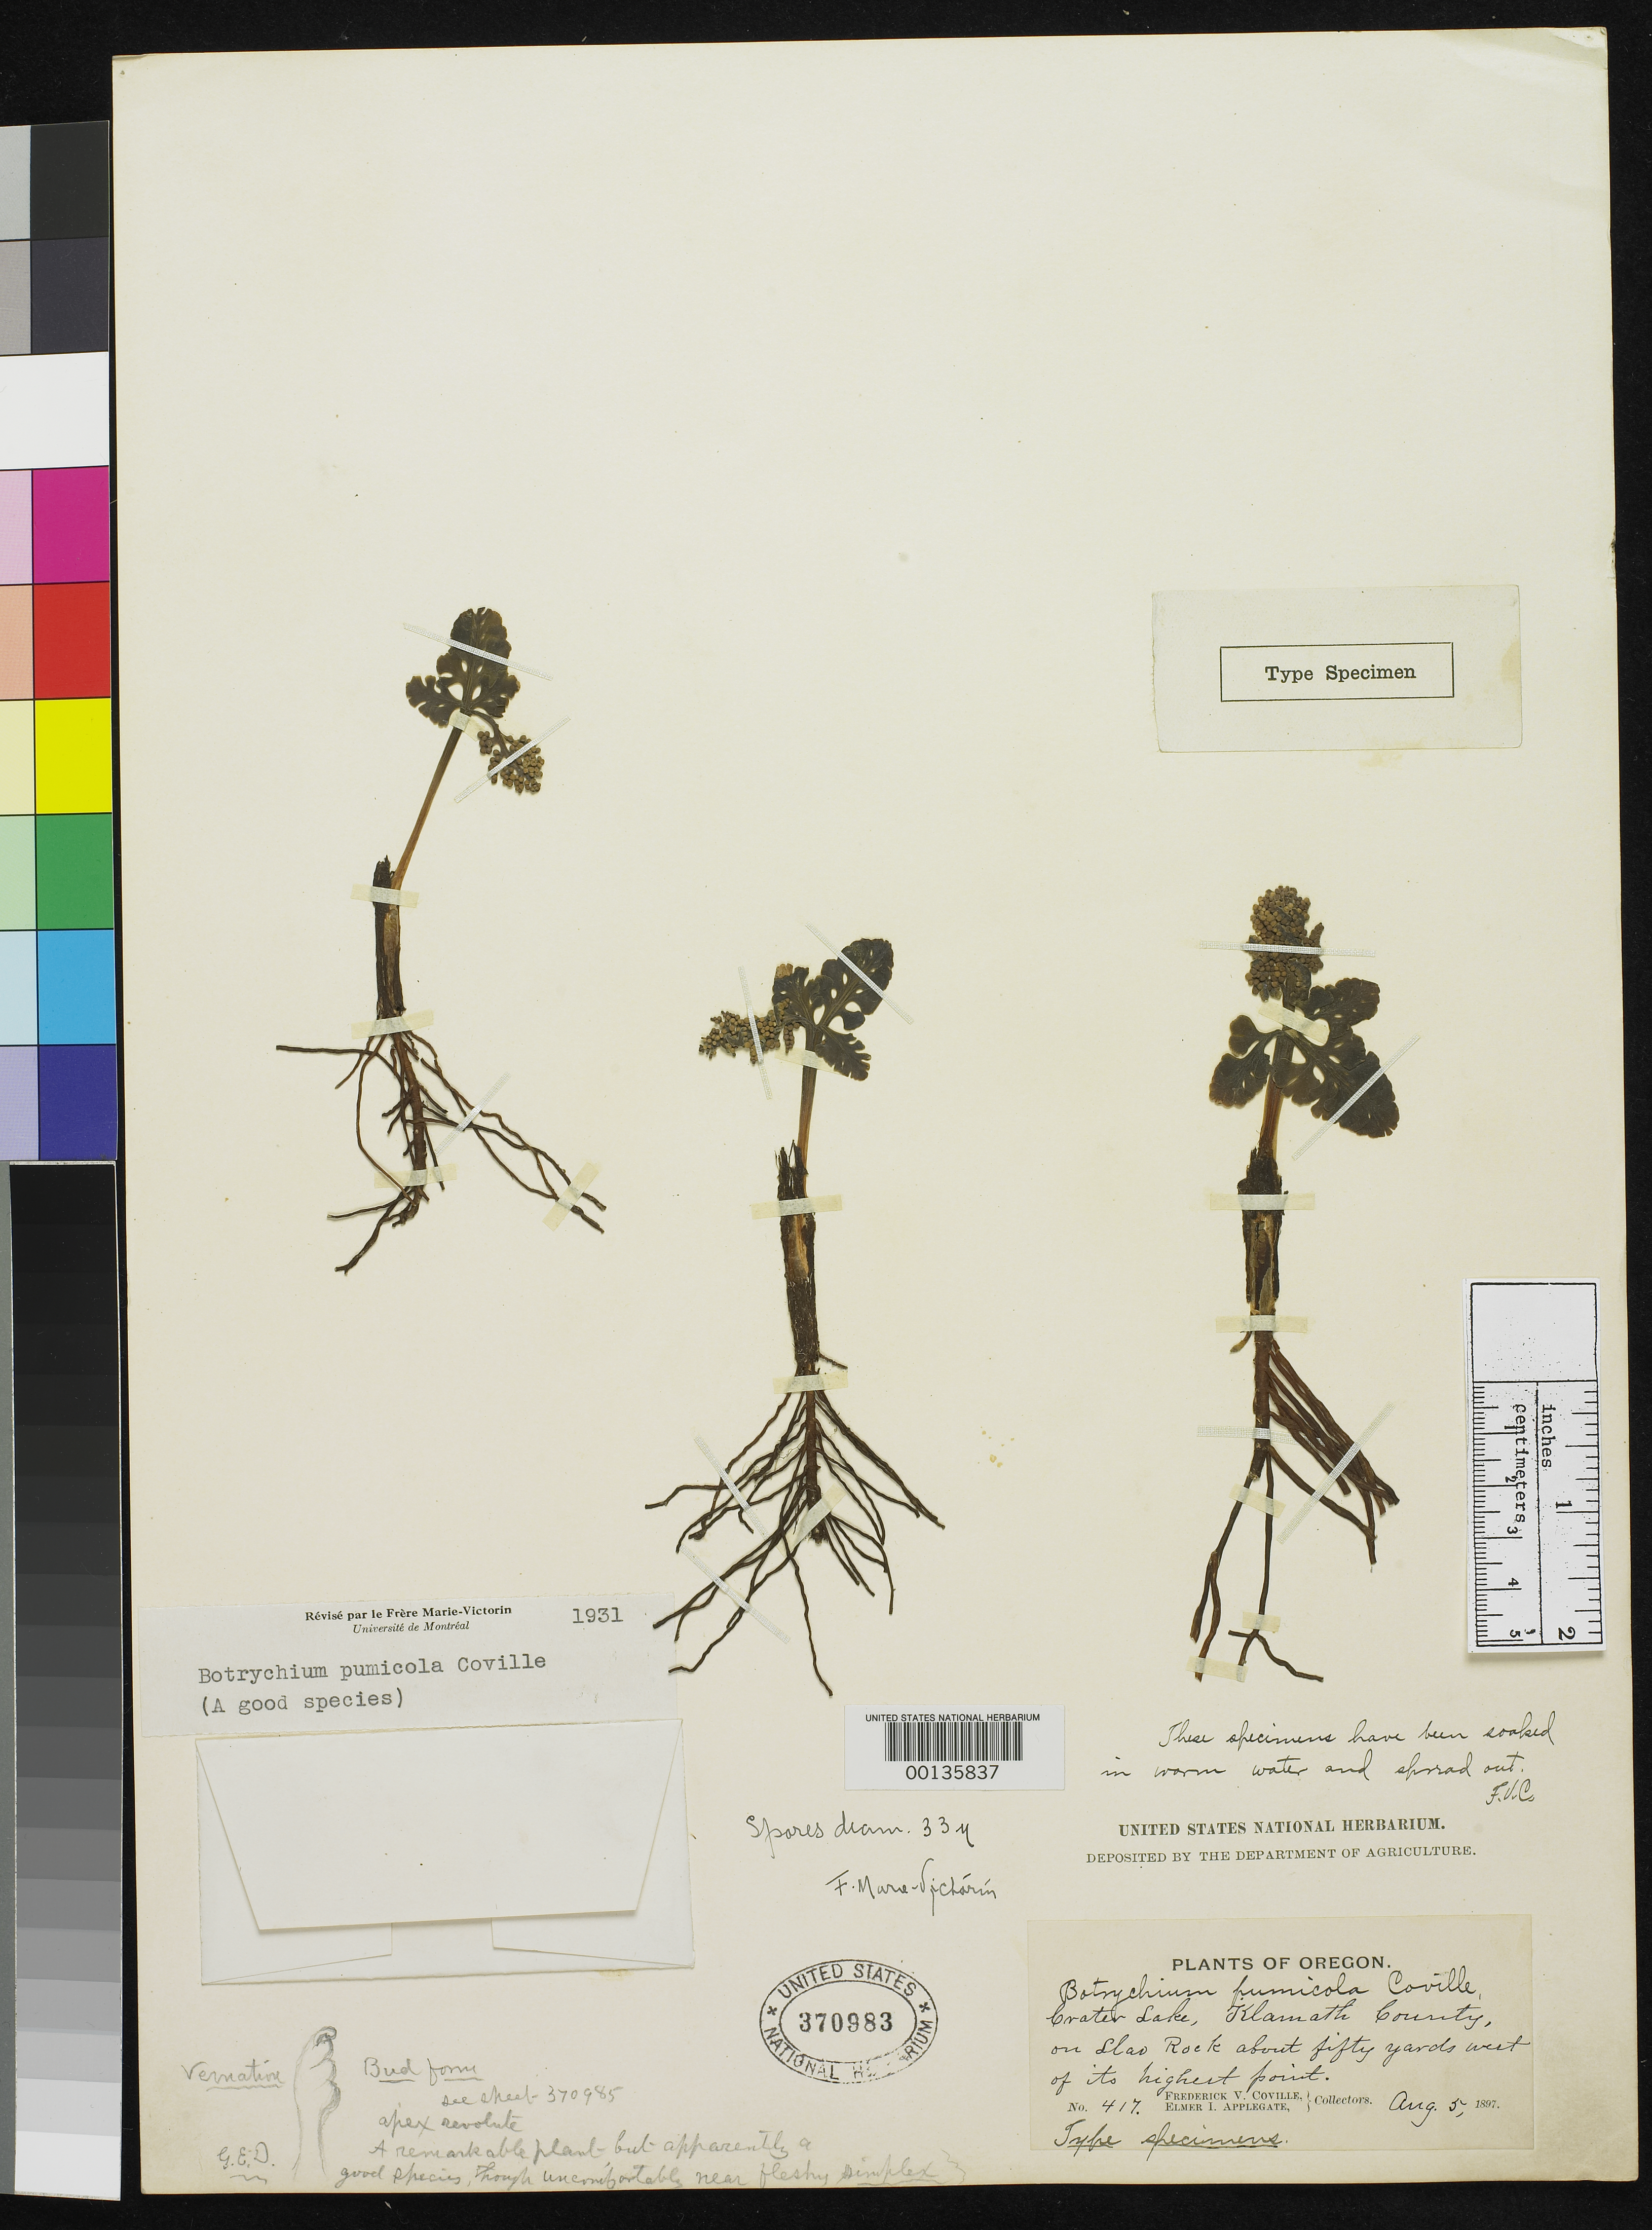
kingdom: Plantae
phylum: Tracheophyta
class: Polypodiopsida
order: Ophioglossales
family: Ophioglossaceae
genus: Botrychium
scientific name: Botrychium pumicola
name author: Coville ex Underw.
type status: Holotype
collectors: F. V. Coville & E. I. Applegate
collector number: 417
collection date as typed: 05 Aug 1897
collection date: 1897-08-05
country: United States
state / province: Oregon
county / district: Klamath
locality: Crater Lake, on Llao Rock ca. 50 yards W of its highest point.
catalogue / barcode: US 370983